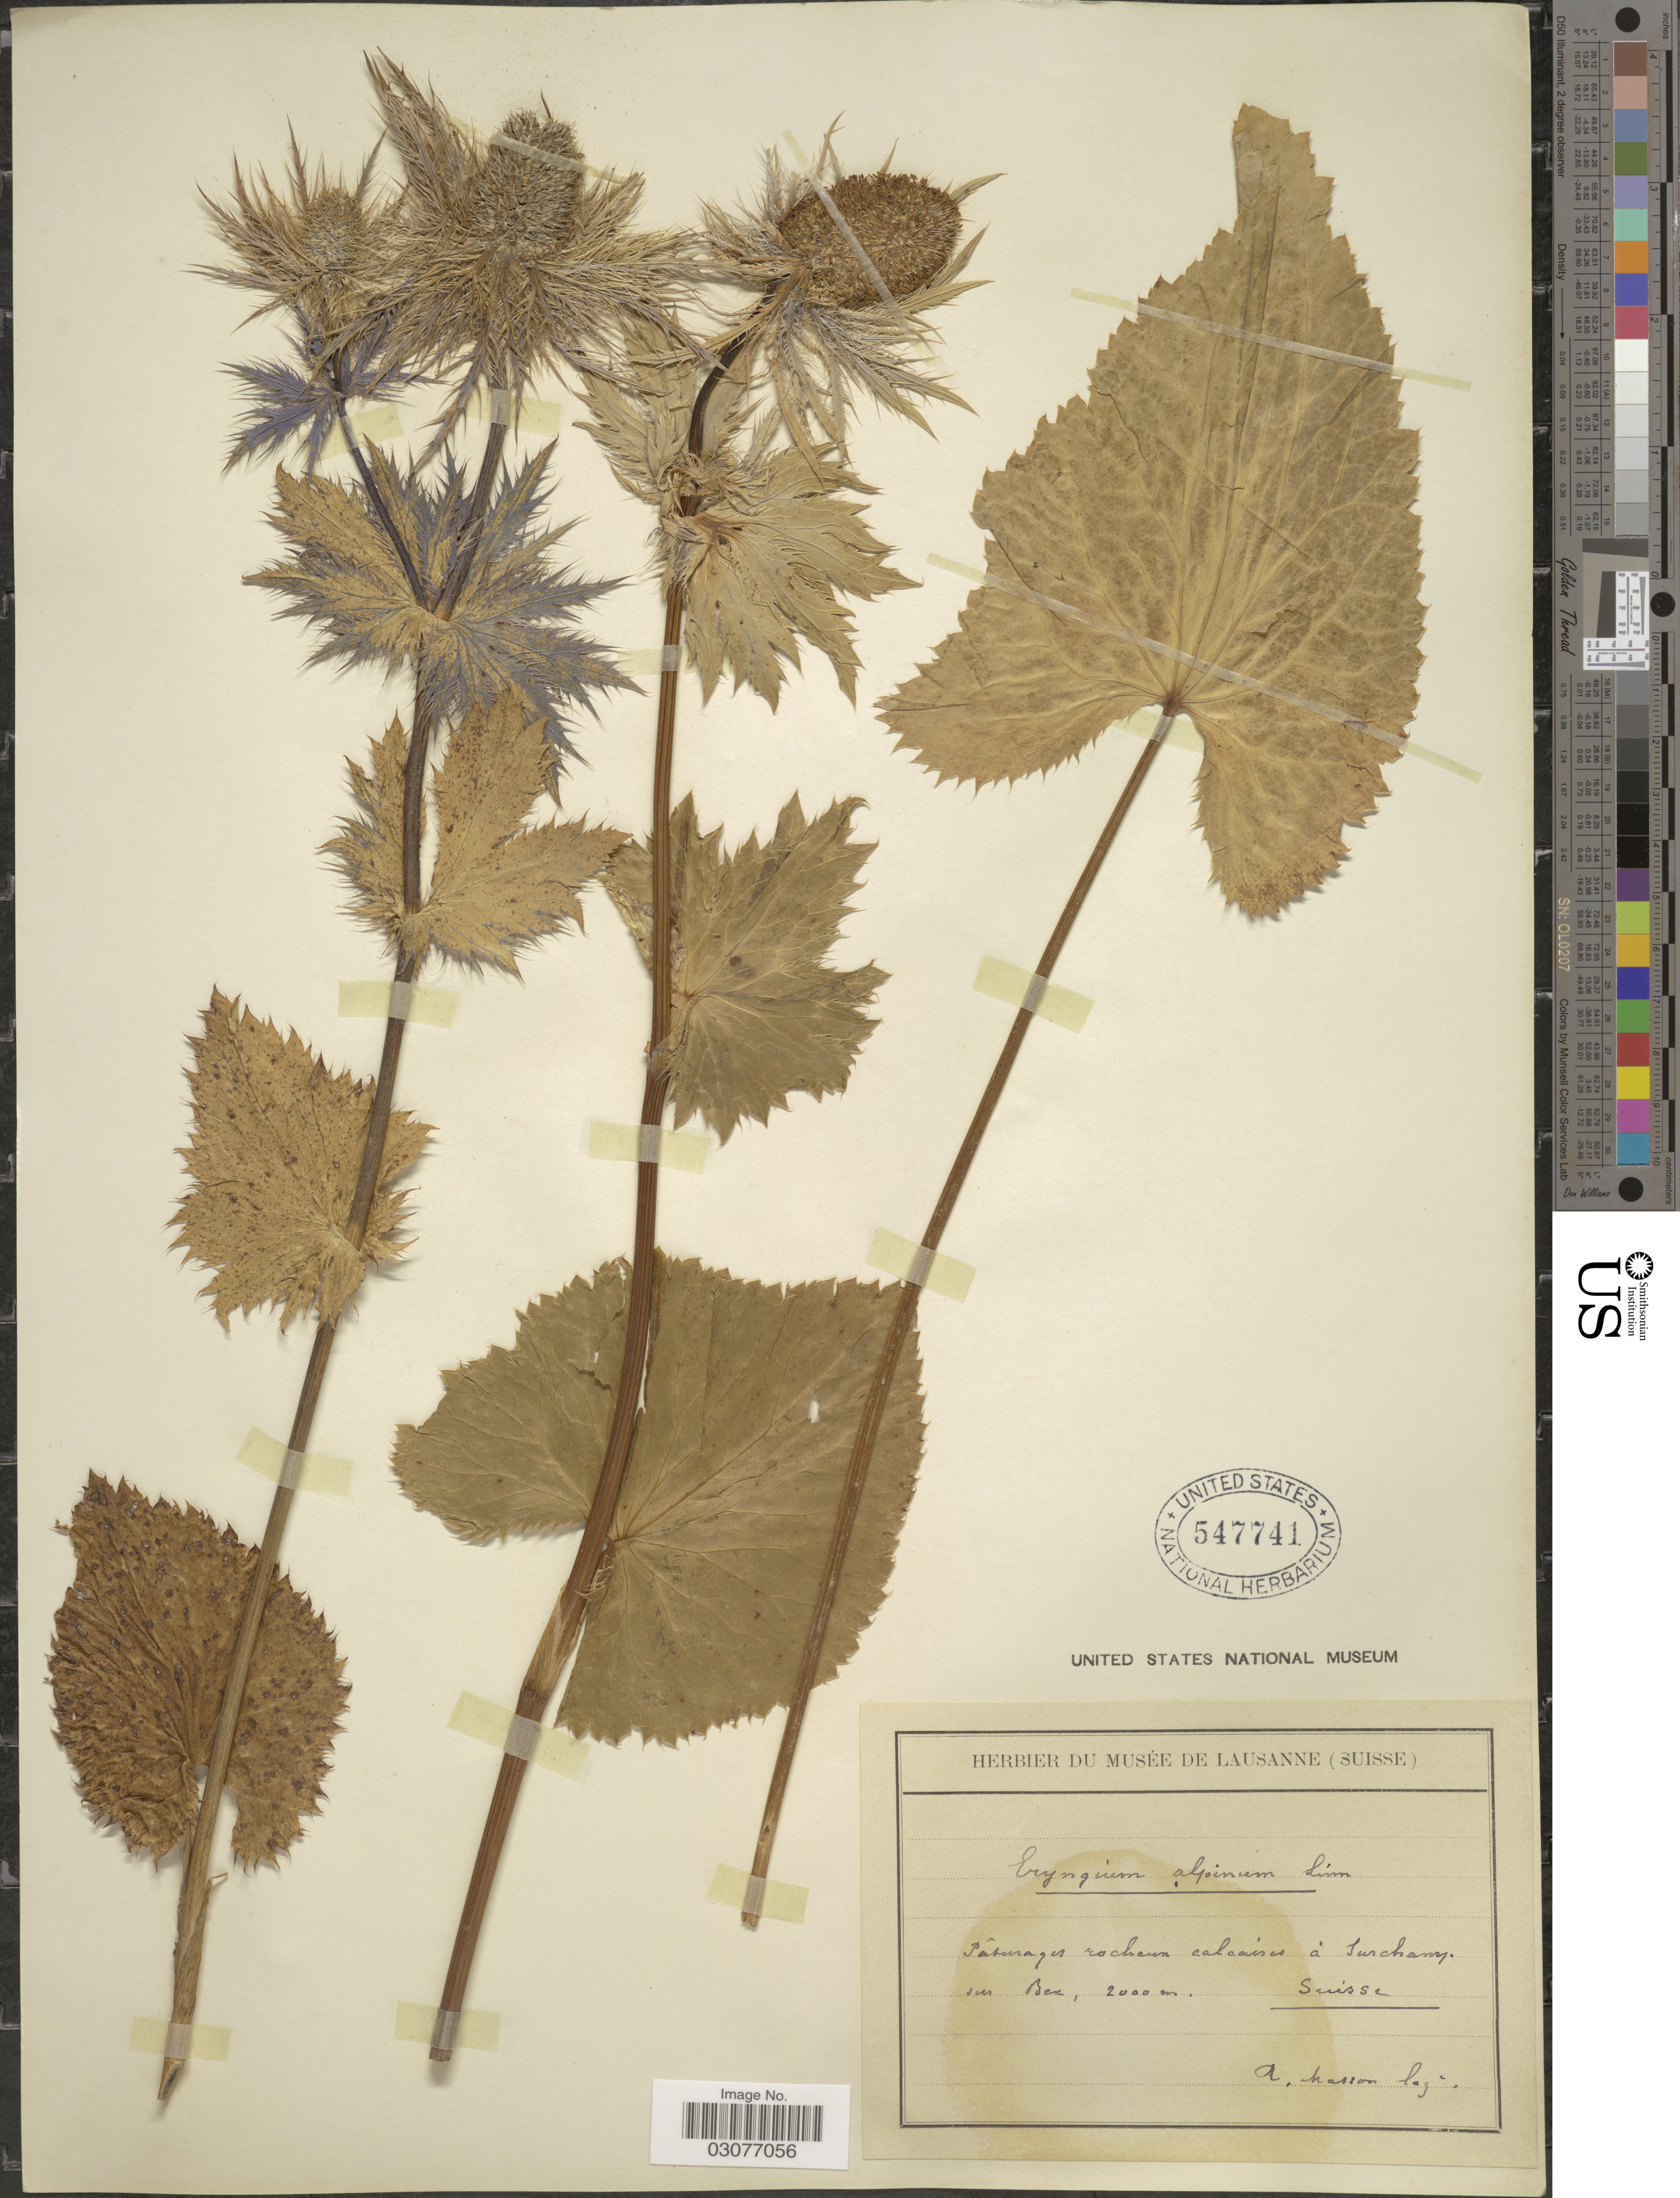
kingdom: Plantae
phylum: Tracheophyta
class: Magnoliopsida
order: Apiales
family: Apiaceae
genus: Eryngium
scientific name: Eryngium alpinum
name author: L.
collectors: R. Masson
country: Switzerland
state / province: Vaud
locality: Paturages roches calcaires a Sur champs sur Bex.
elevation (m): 2000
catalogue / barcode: US 547741